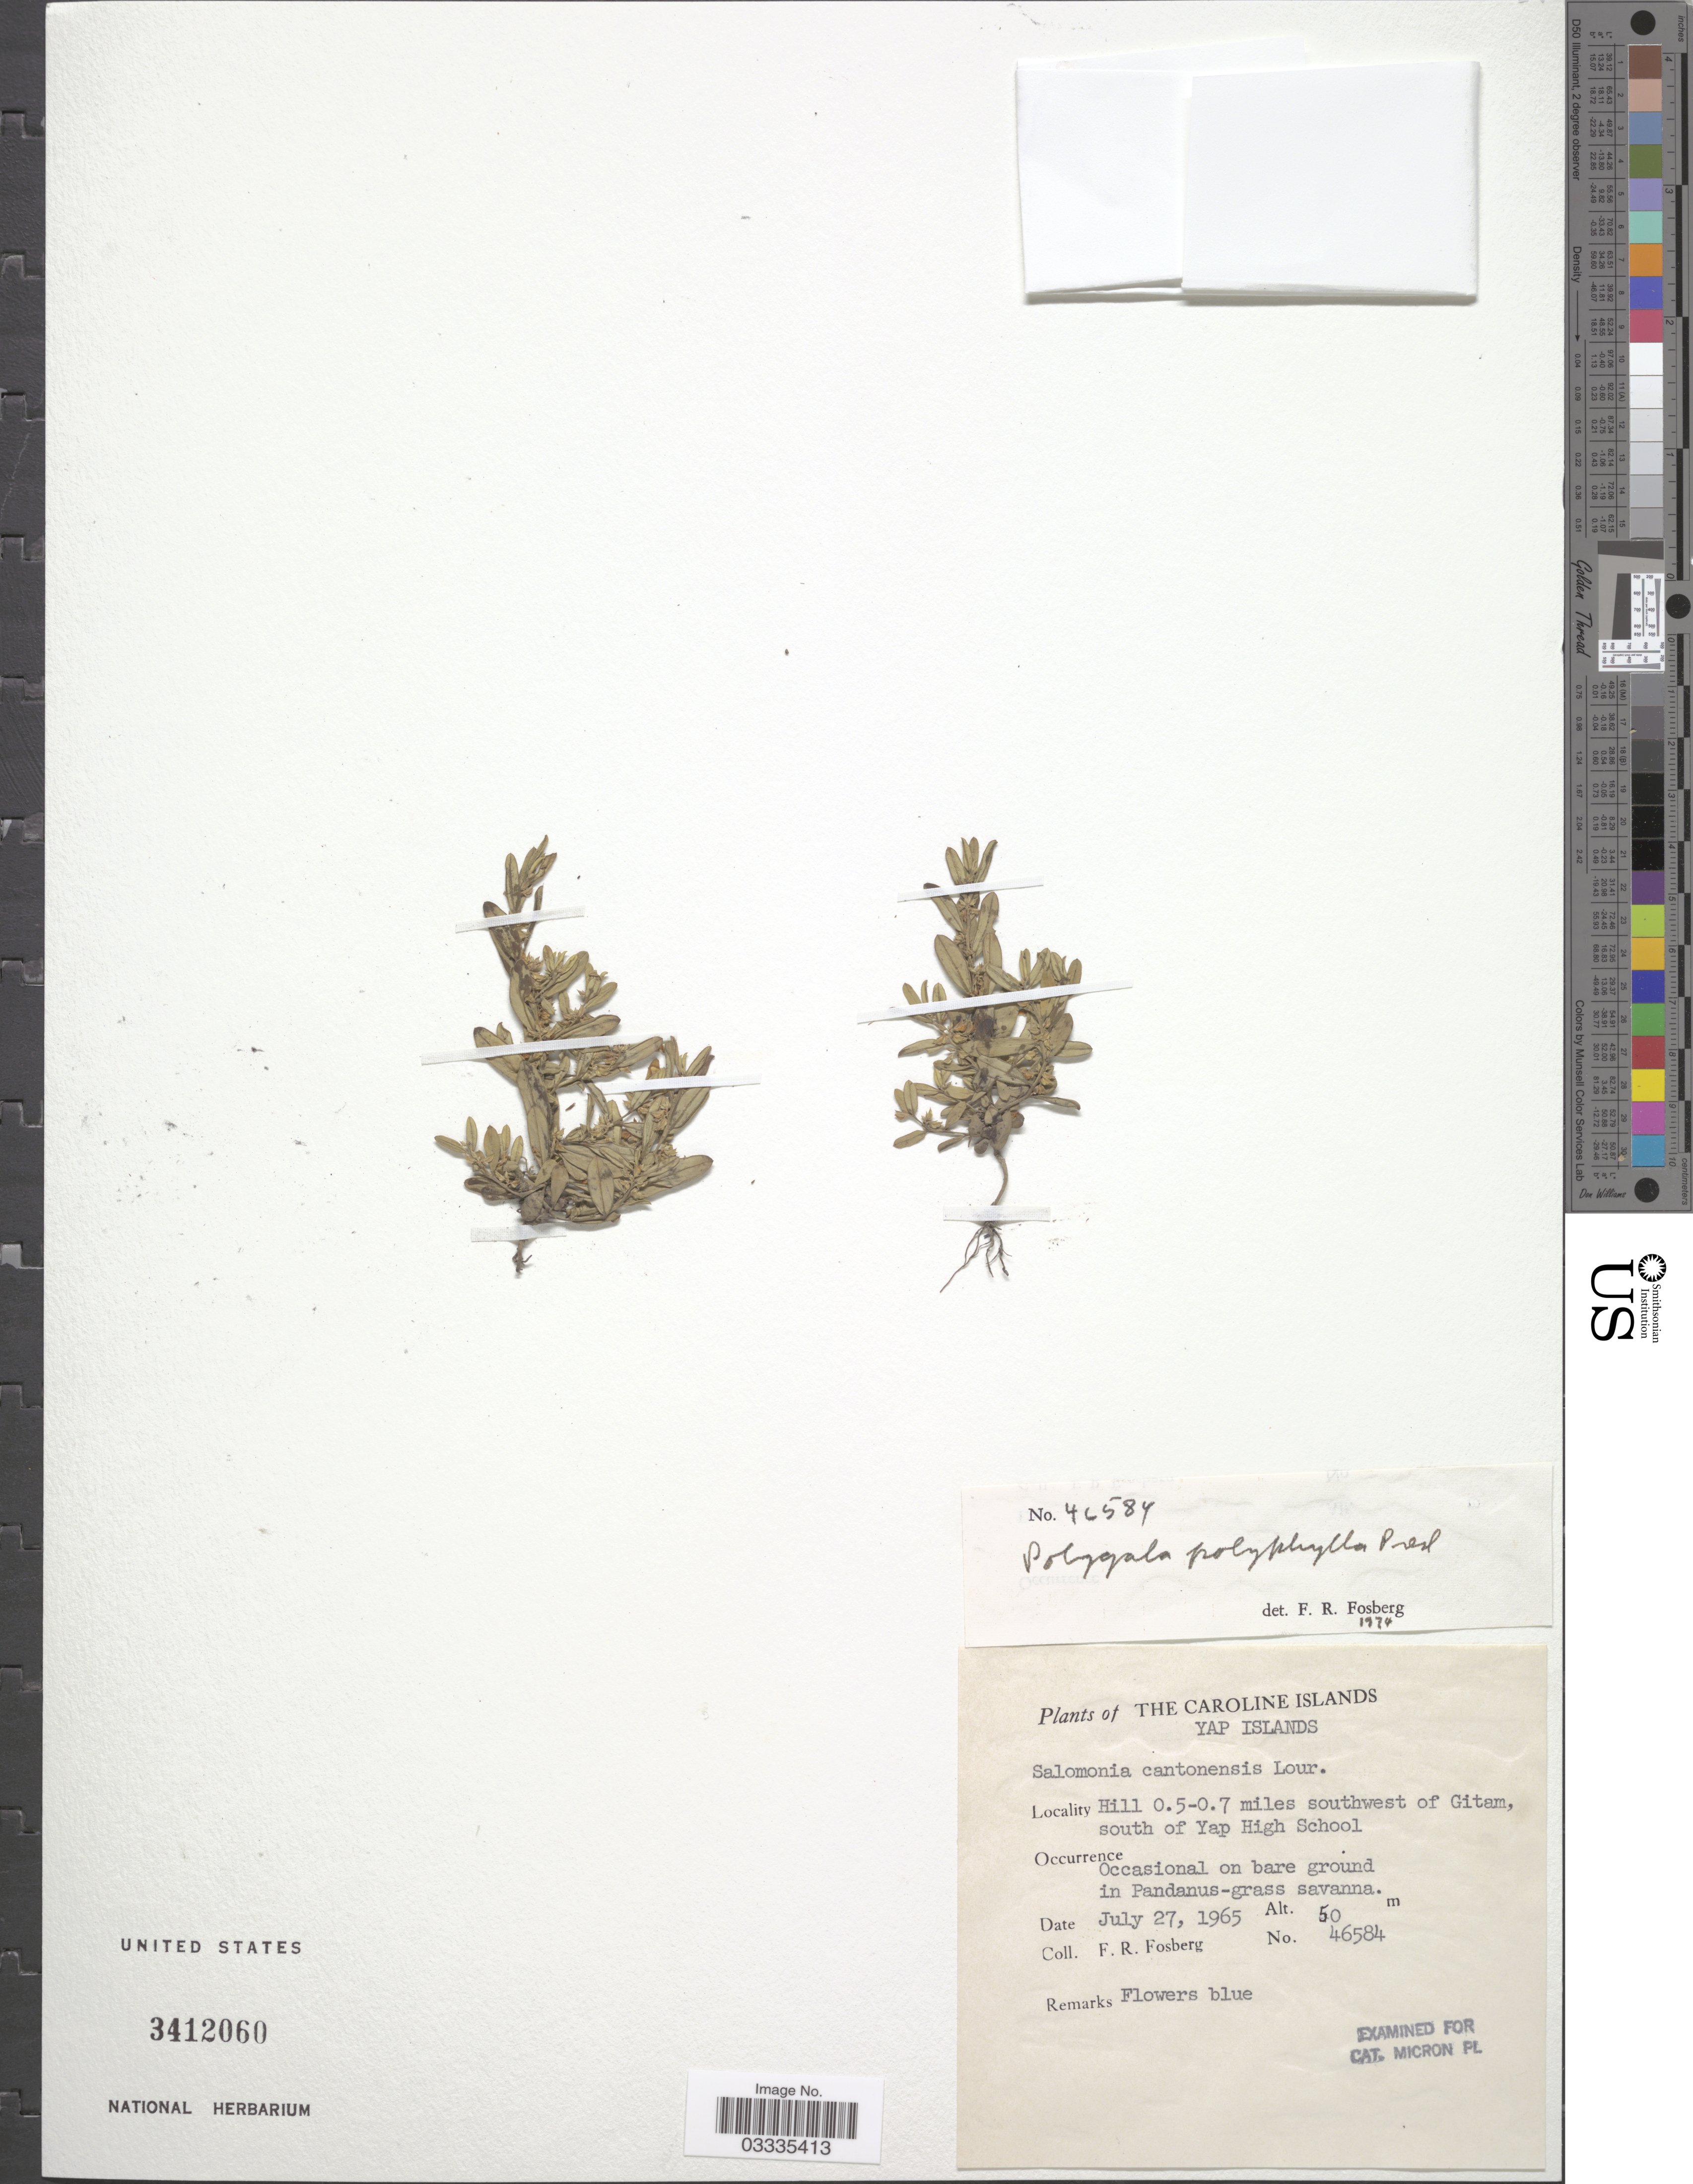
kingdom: Plantae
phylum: Tracheophyta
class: Magnoliopsida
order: Fabales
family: Polygalaceae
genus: Polygala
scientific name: Polygala polyphylla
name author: DC.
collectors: F. R. Fosberg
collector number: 46584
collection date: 1965-07-27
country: Micronesia, Federated States of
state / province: Yap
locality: The Caroline Islands. Yap Islands. Hill 0.5-0.7 miles southwest of Gitam, south of Yap High School.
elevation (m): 50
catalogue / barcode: US 3412060